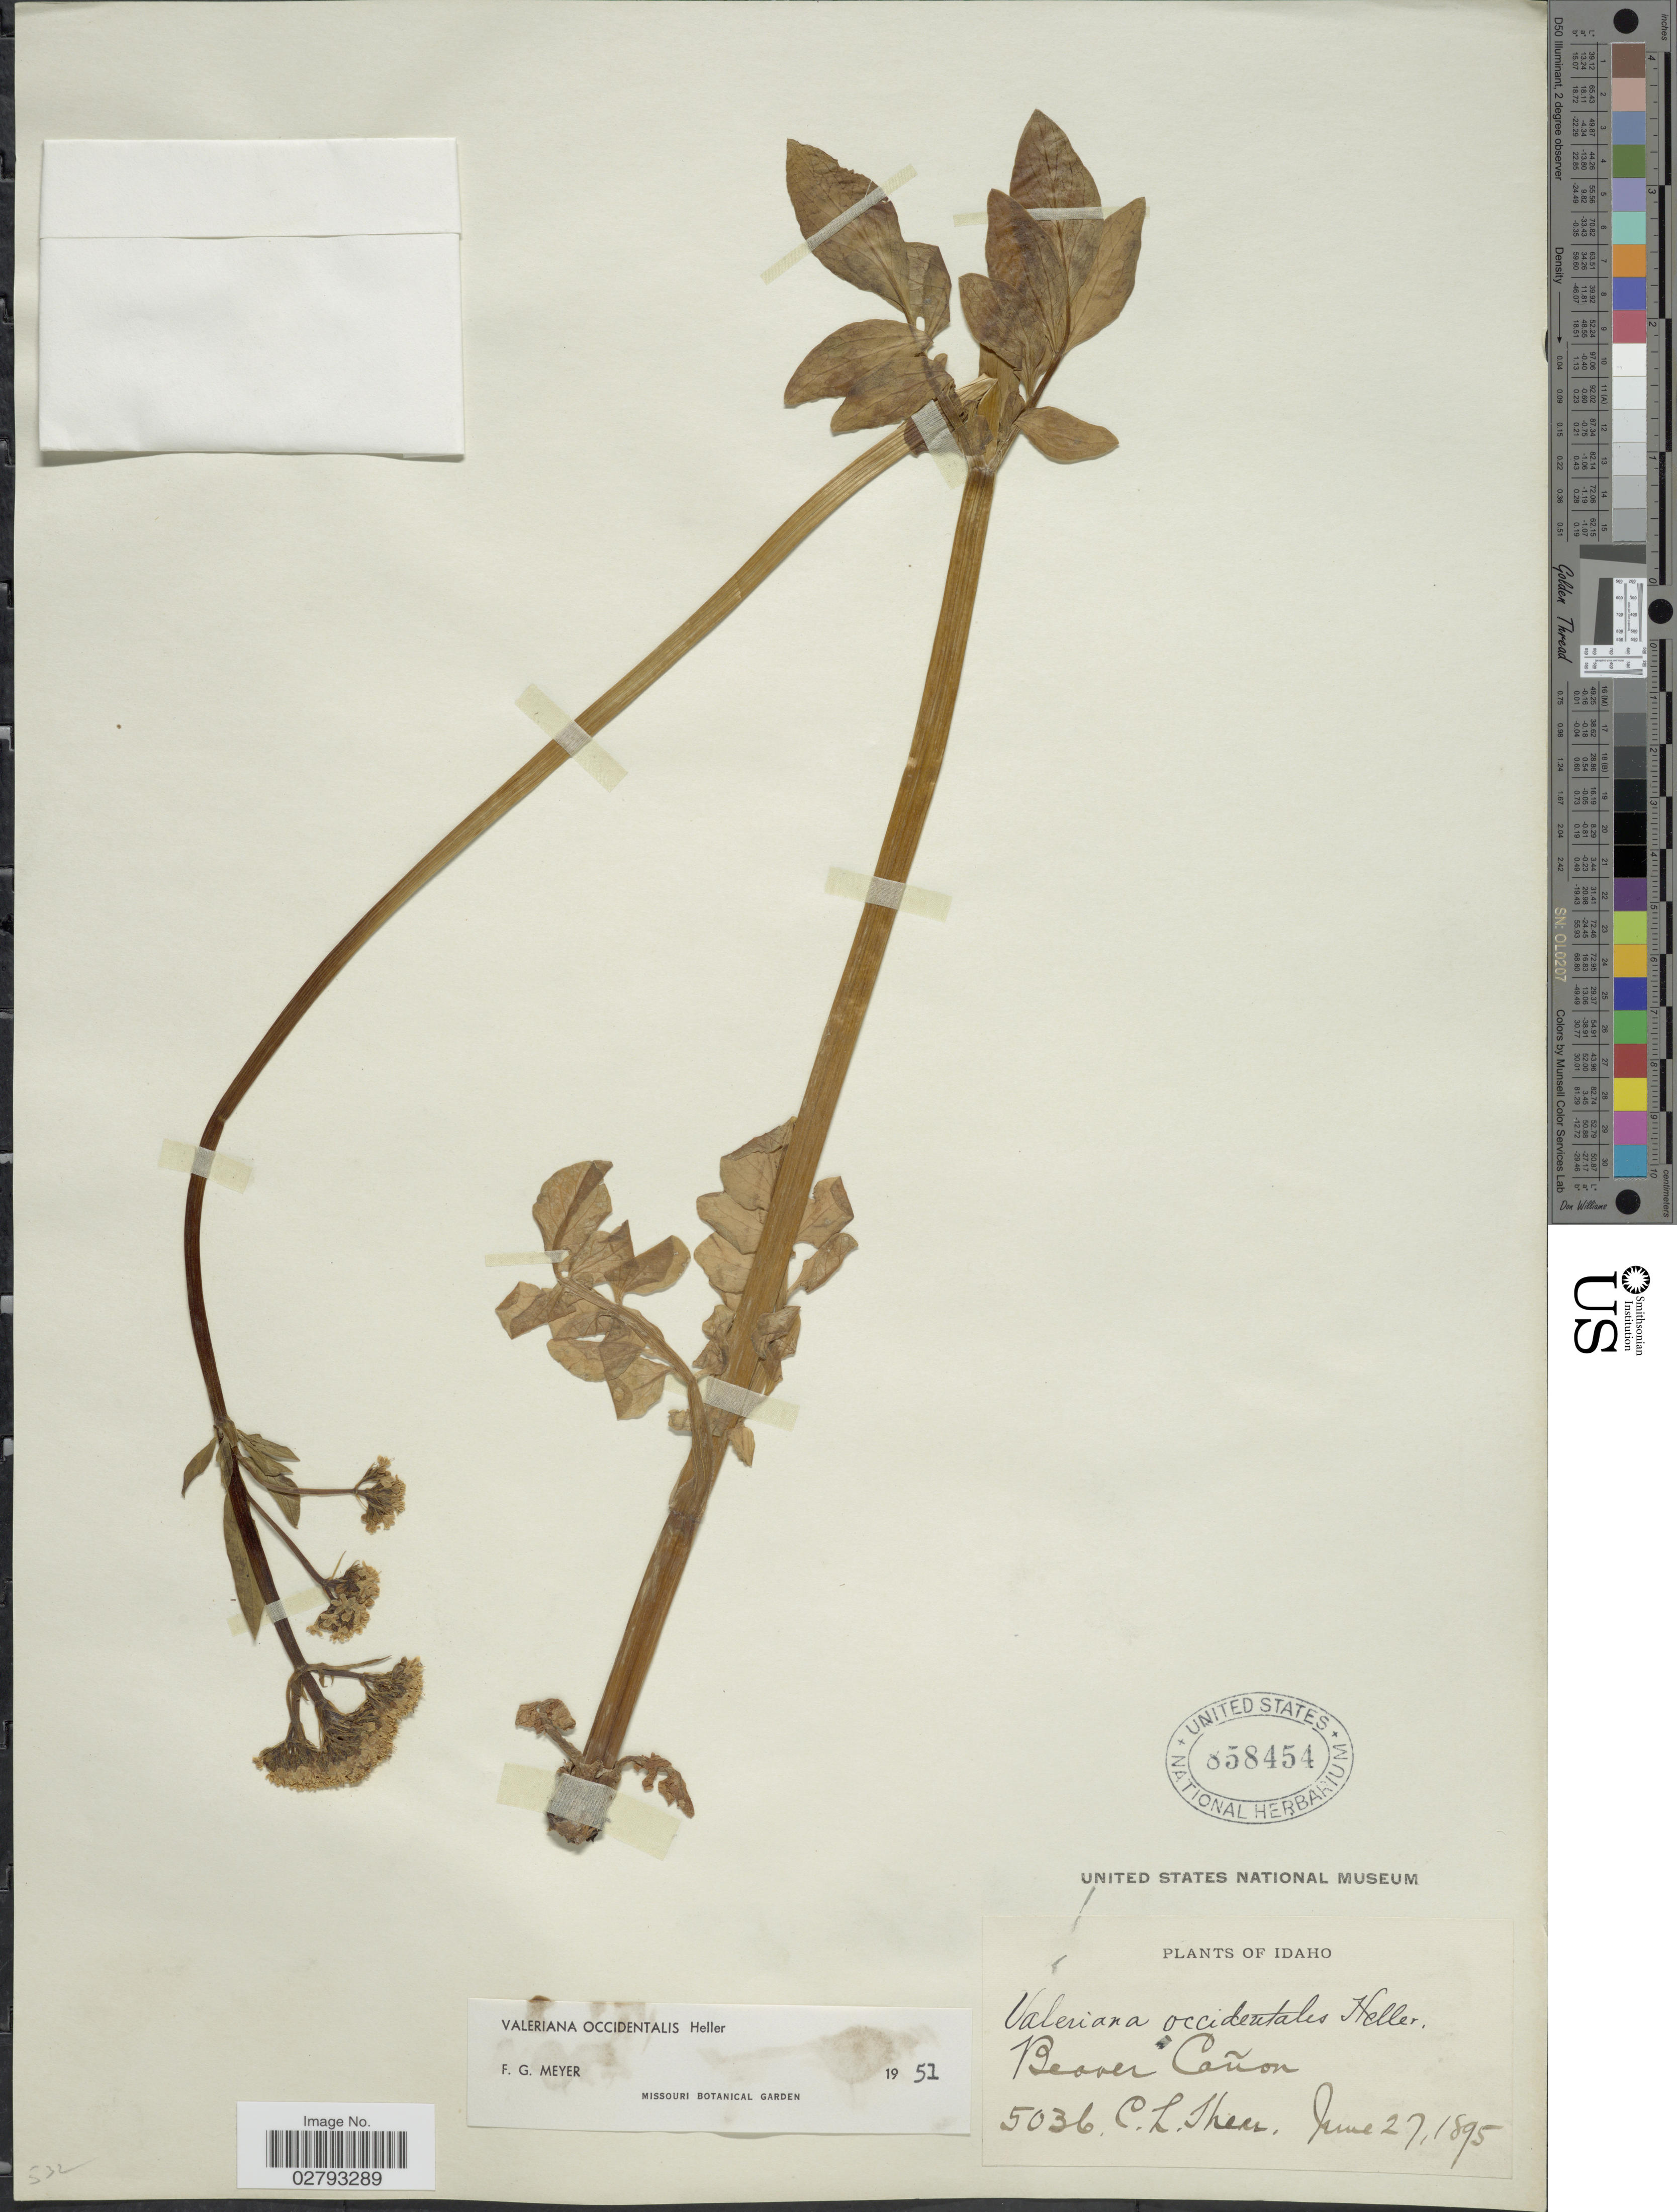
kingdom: Plantae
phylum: Tracheophyta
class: Magnoliopsida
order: Dipsacales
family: Caprifoliaceae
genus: Valeriana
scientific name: Valeriana occidentalis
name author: A. Heller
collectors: C. Theas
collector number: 5036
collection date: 1895-06-27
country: United States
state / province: Idaho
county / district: Nez Perce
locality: Beaver Cañon.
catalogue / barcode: US 858454